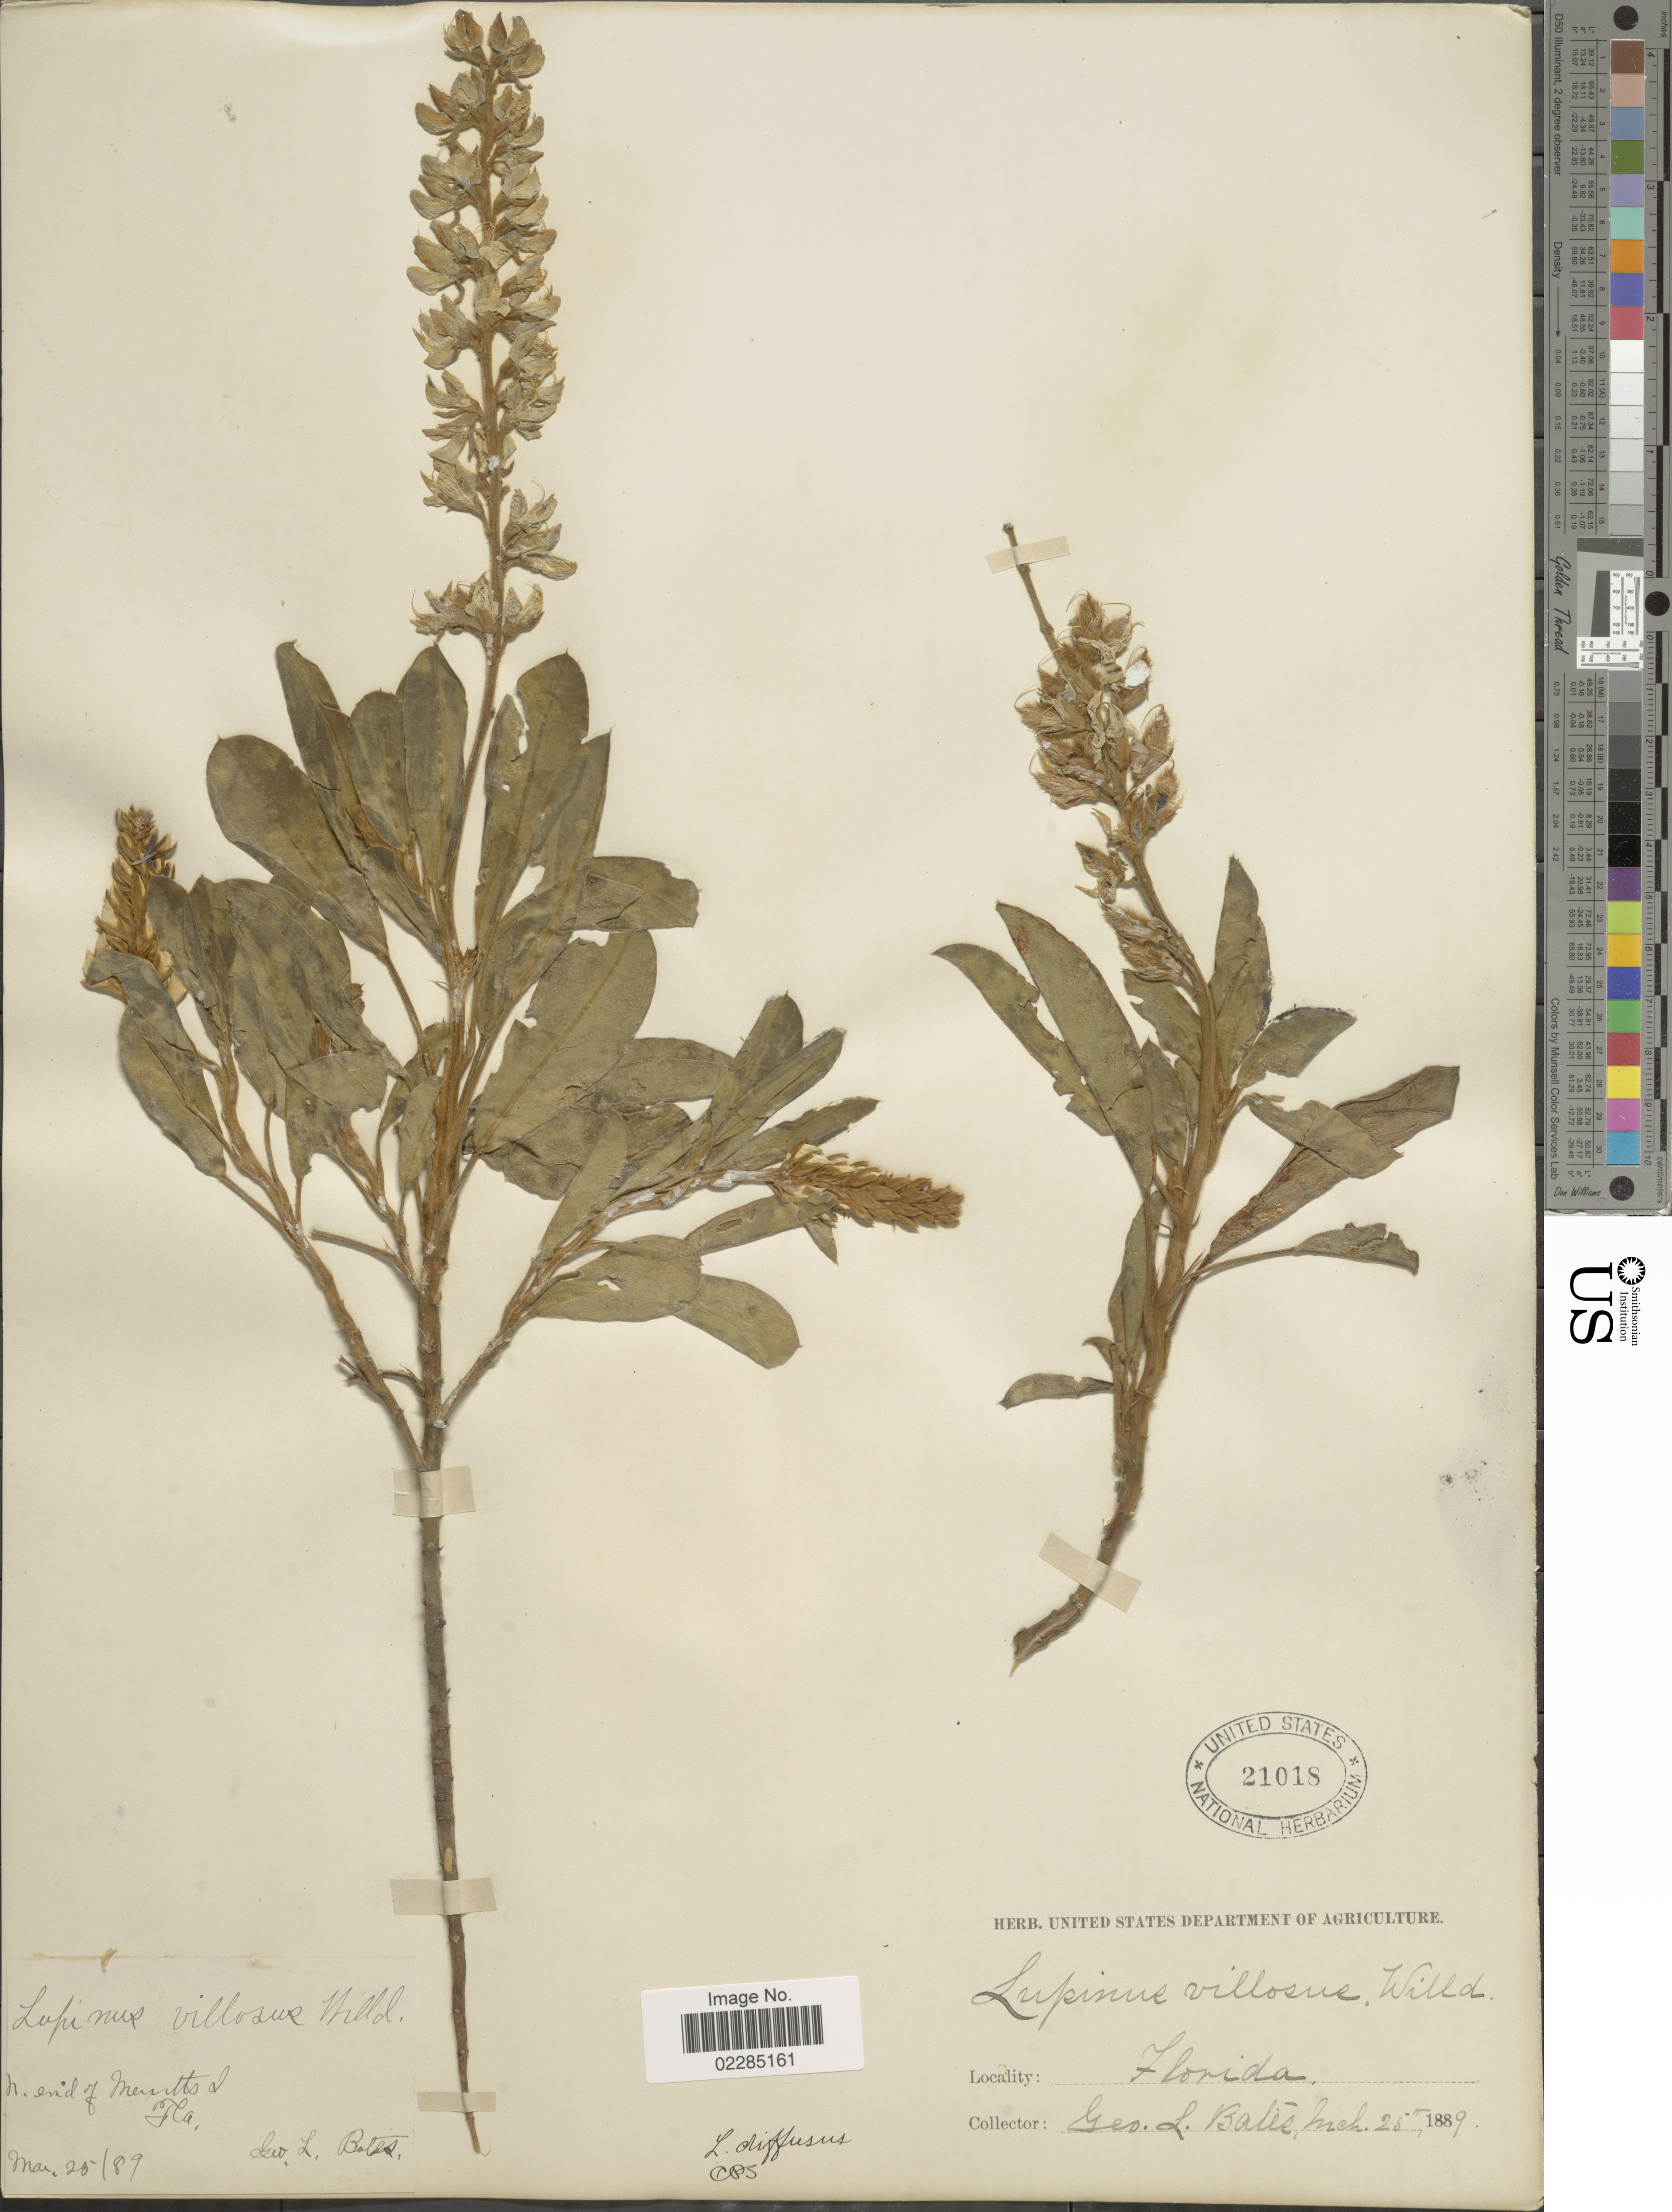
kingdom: Plantae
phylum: Tracheophyta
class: Magnoliopsida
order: Fabales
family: Fabaceae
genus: Lupinus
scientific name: Lupinus diffusus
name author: Nutt.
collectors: G. Bates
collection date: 1889-03-25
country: United States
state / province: Florida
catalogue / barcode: US 21018